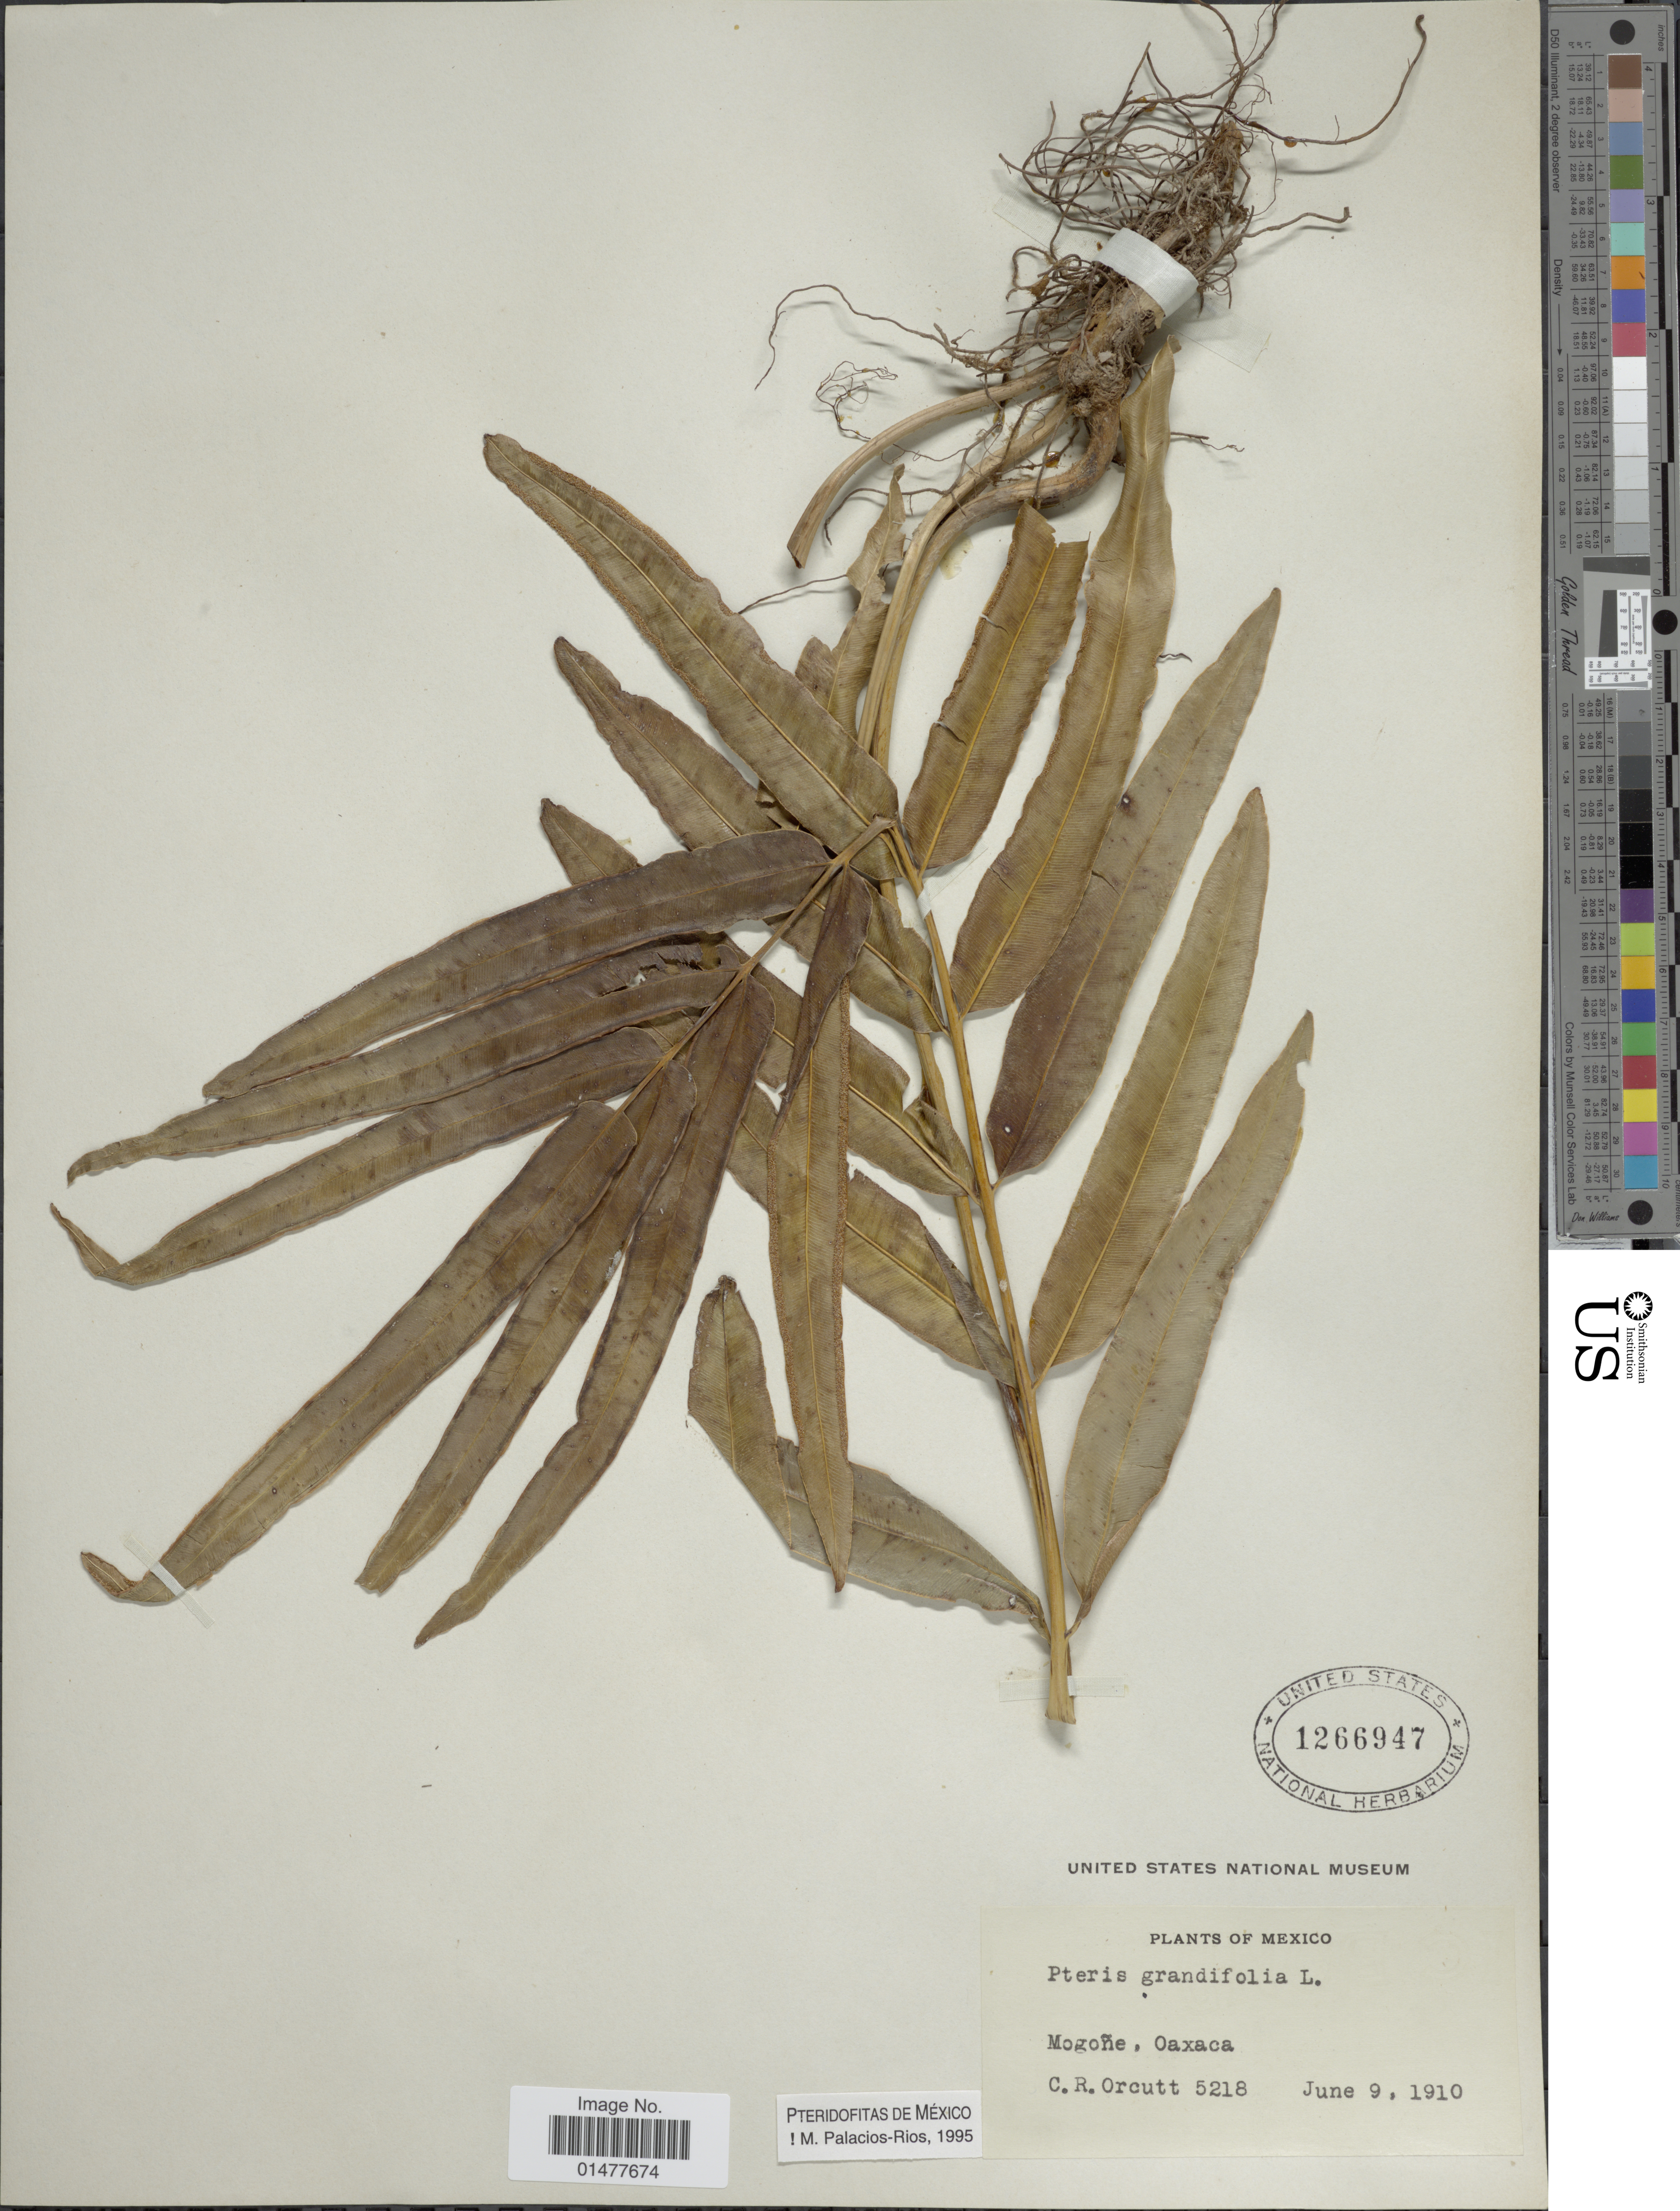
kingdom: Plantae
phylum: Tracheophyta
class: Polypodiopsida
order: Polypodiales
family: Pteridaceae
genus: Pteris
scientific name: Pteris grandifolia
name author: L.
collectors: C. R. Orcutt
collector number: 5218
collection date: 1910-06-09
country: Mexico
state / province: Oaxaca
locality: Mogoñe.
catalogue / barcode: US 1266947